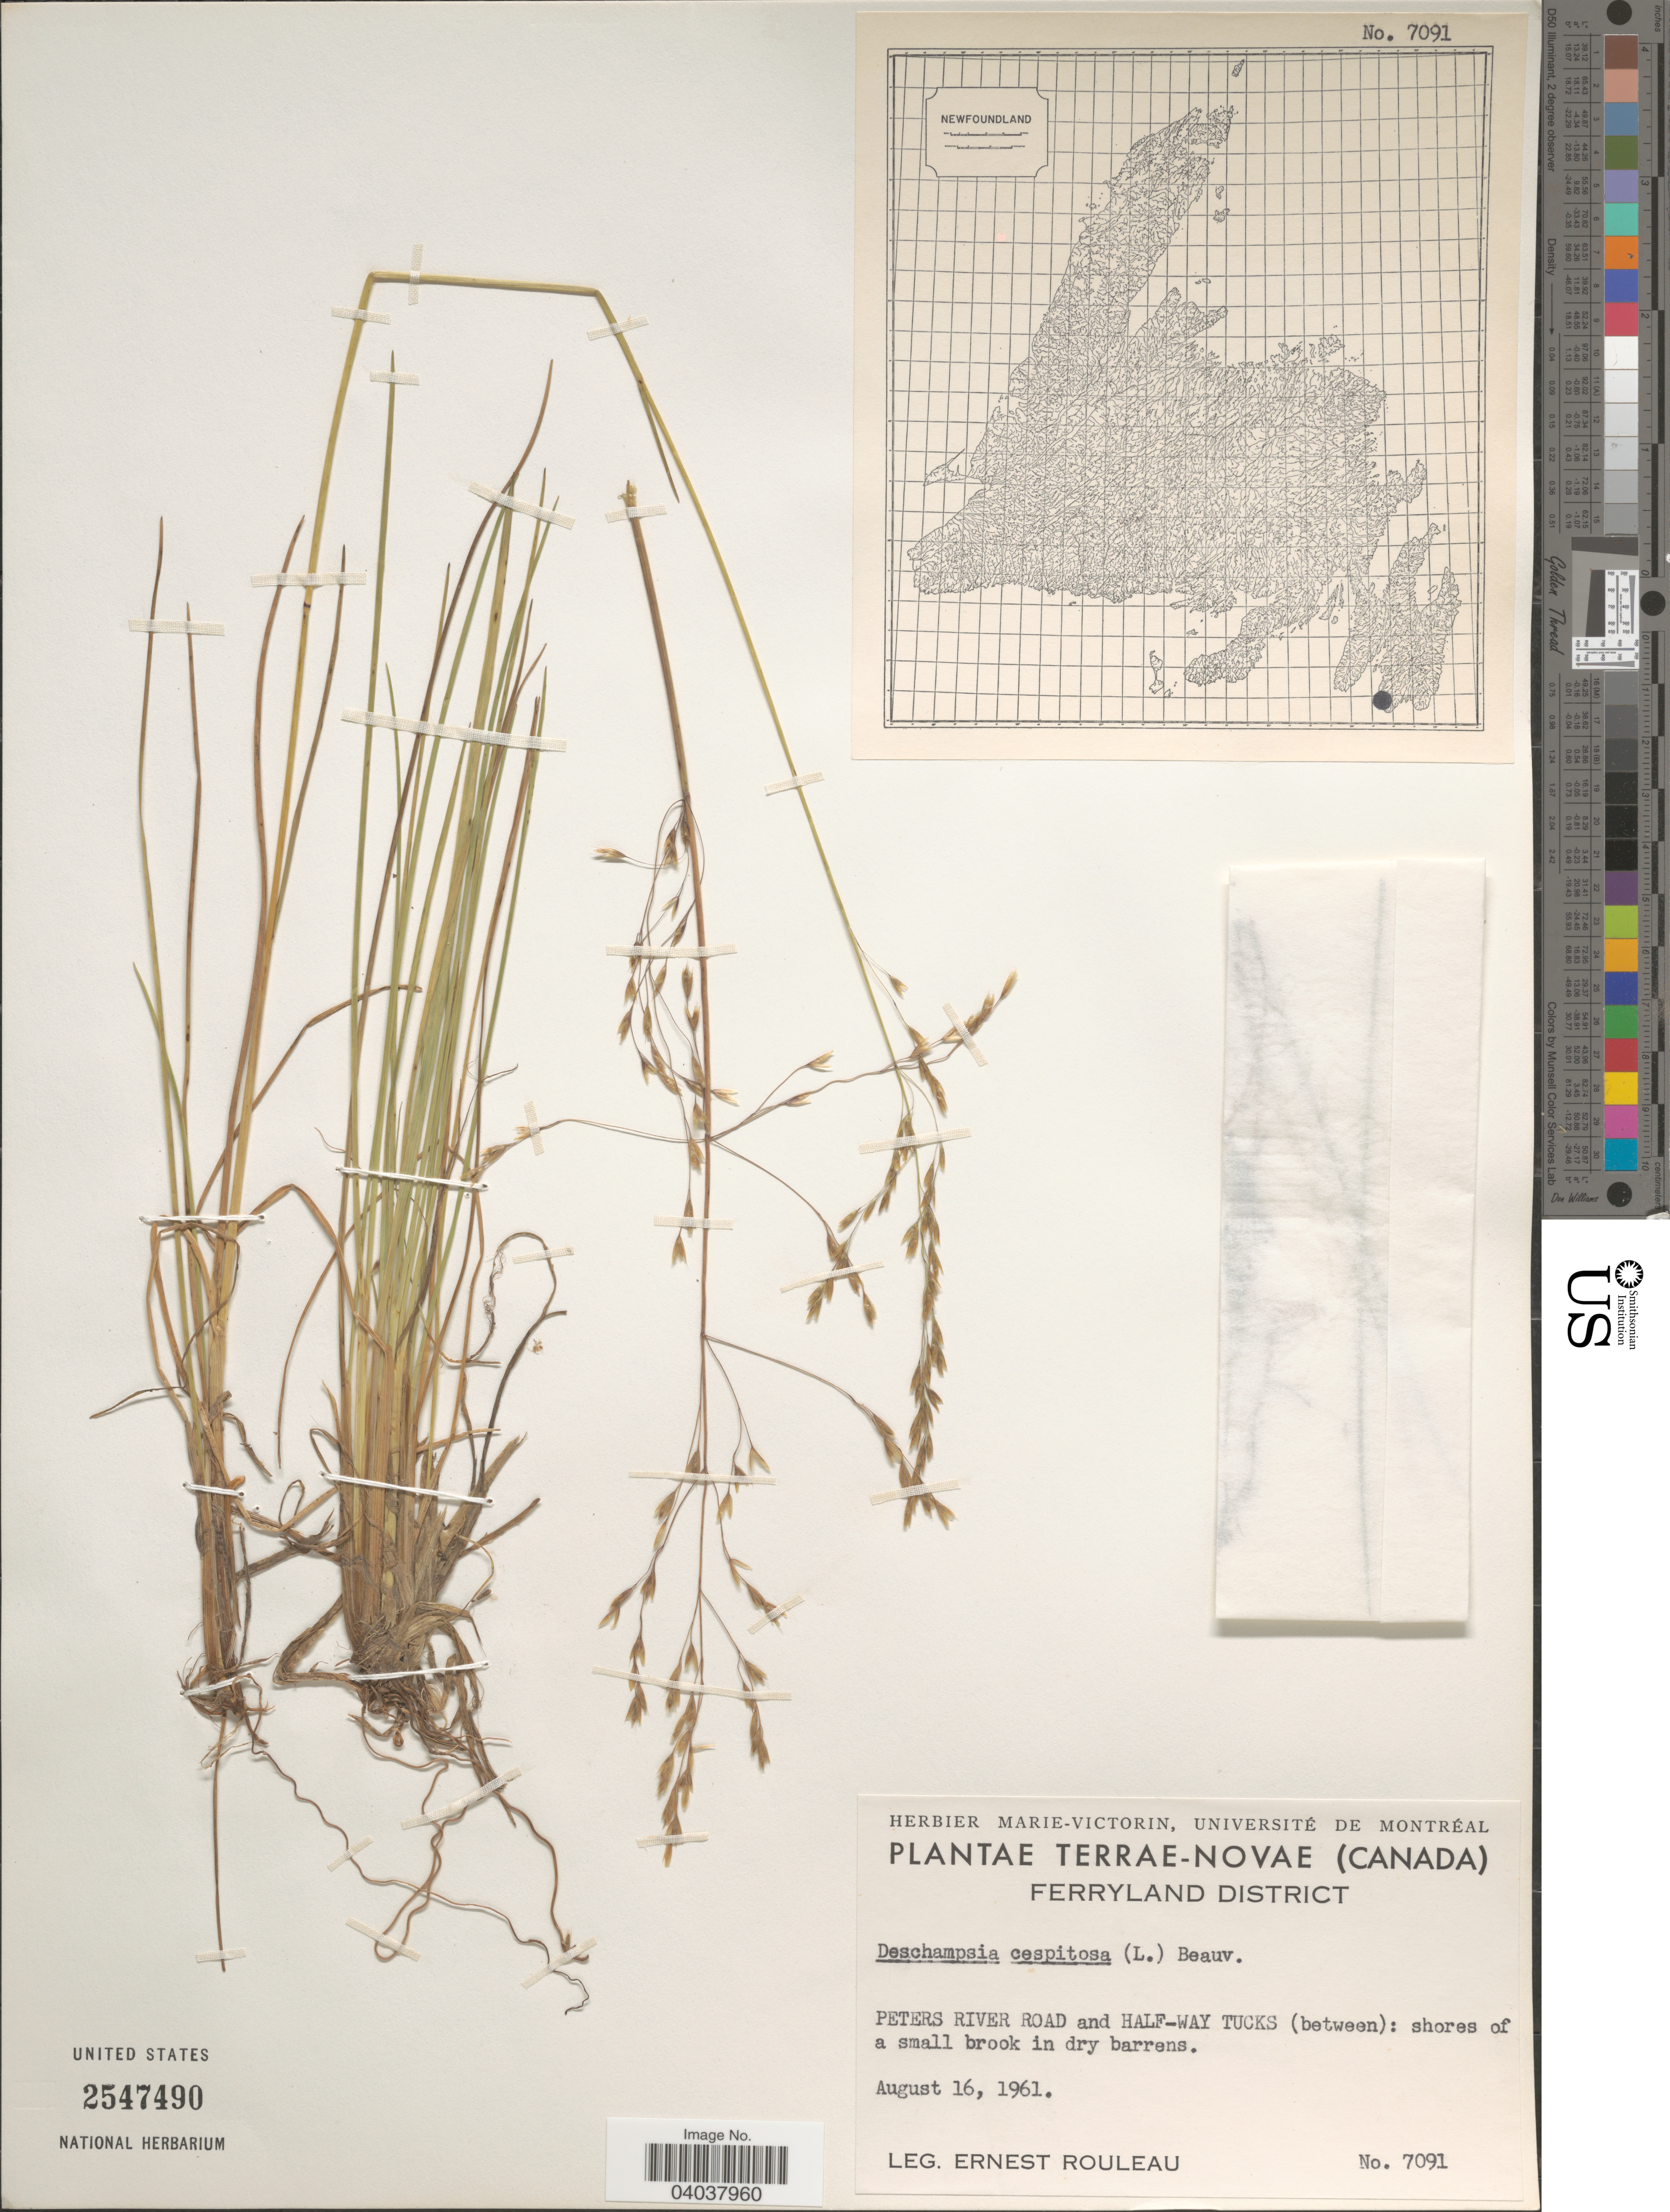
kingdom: Plantae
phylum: Tracheophyta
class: Liliopsida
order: Poales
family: Poaceae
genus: Deschampsia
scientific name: Deschampsia cespitosa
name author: (L.) P. Beauv.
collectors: J. Rouleau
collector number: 7091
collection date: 1961-08-16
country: Canada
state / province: Newfoundland and Labrador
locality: Terrae-Novae. Ferryland District. Peters River Road and Half-Way Tucks (between): shores of a small brook.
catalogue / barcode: US 2547490